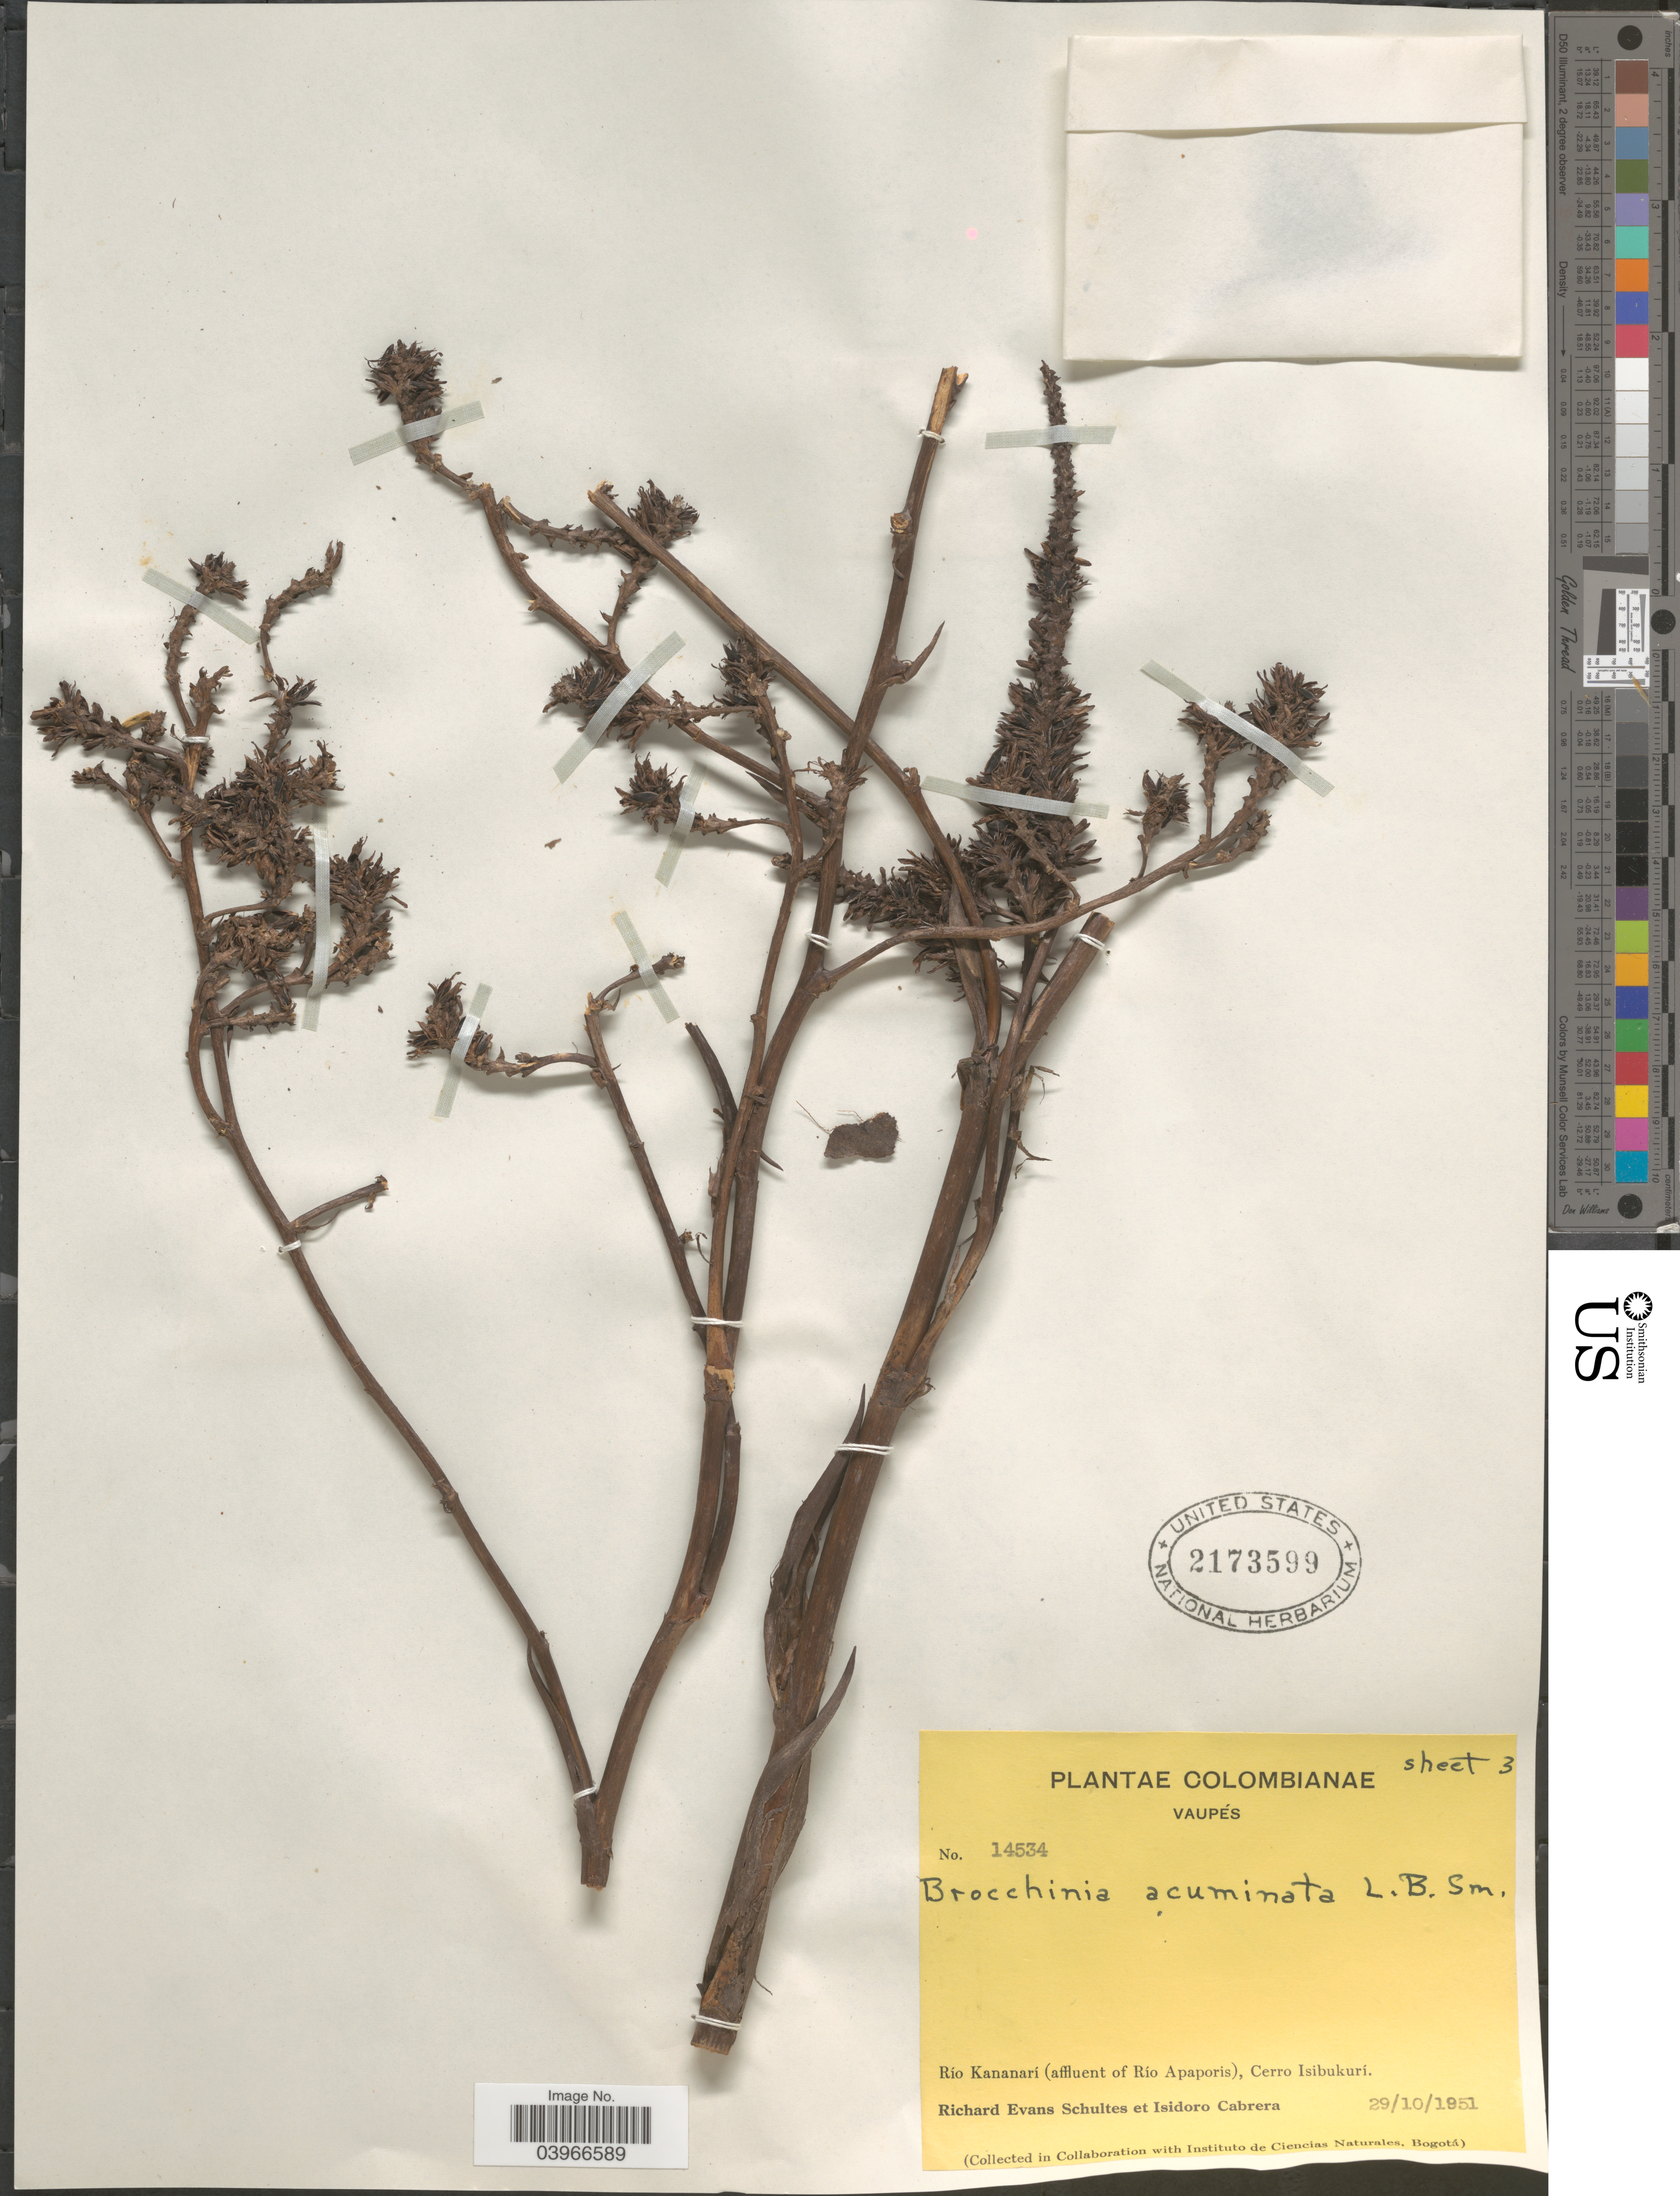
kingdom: Plantae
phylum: Tracheophyta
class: Liliopsida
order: Poales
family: Bromeliaceae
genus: Brocchinia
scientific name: Brocchinia acuminata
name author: L.B. Sm.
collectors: R. E. Schultes & I. Cabrera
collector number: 14534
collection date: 1951-10-29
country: Colombia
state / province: Vaupés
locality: Río Kananarí (affluent of Río Apaporis), Cerro Isibukuri.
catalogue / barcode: US 2173599